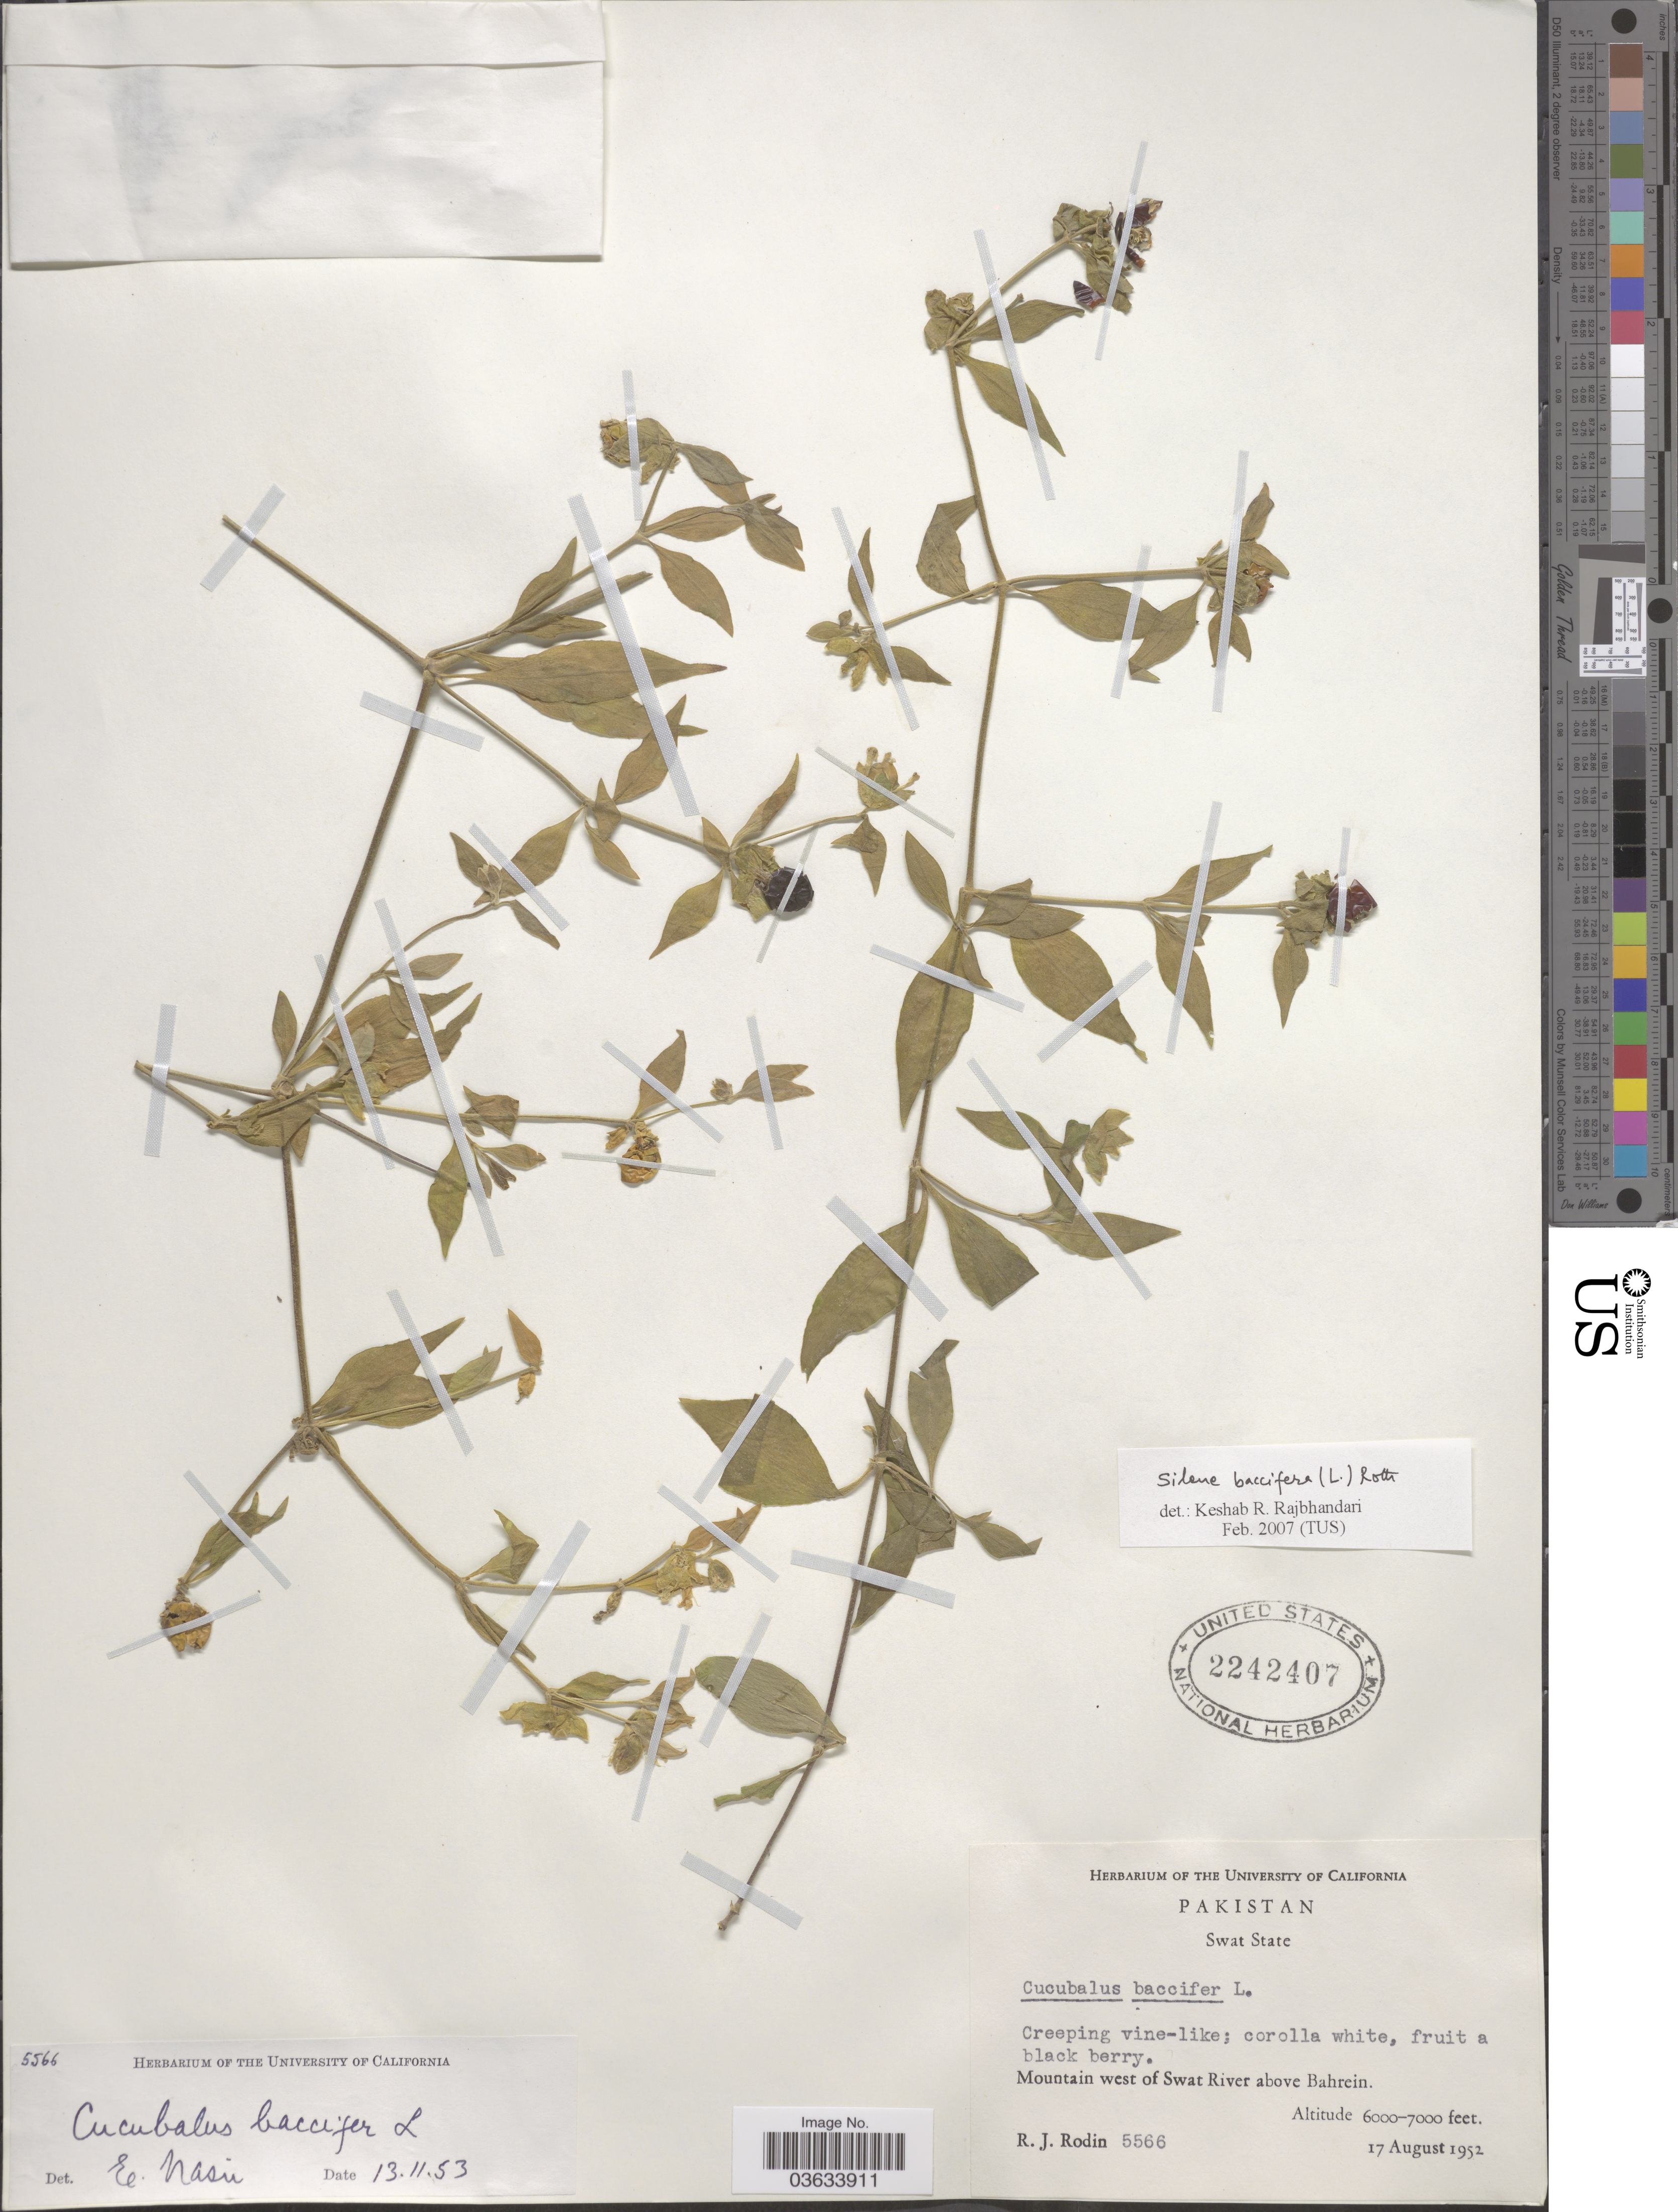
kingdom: Plantae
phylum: Tracheophyta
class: Magnoliopsida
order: Caryophyllales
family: Caryophyllaceae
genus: Silene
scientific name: Silene baccifera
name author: (L.) Durande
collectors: R. J. Rodin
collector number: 5566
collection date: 1952-08-17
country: Bangladesh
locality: Swat State. Mountain west of Swat River above Bahrein.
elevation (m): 1829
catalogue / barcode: US 2242407